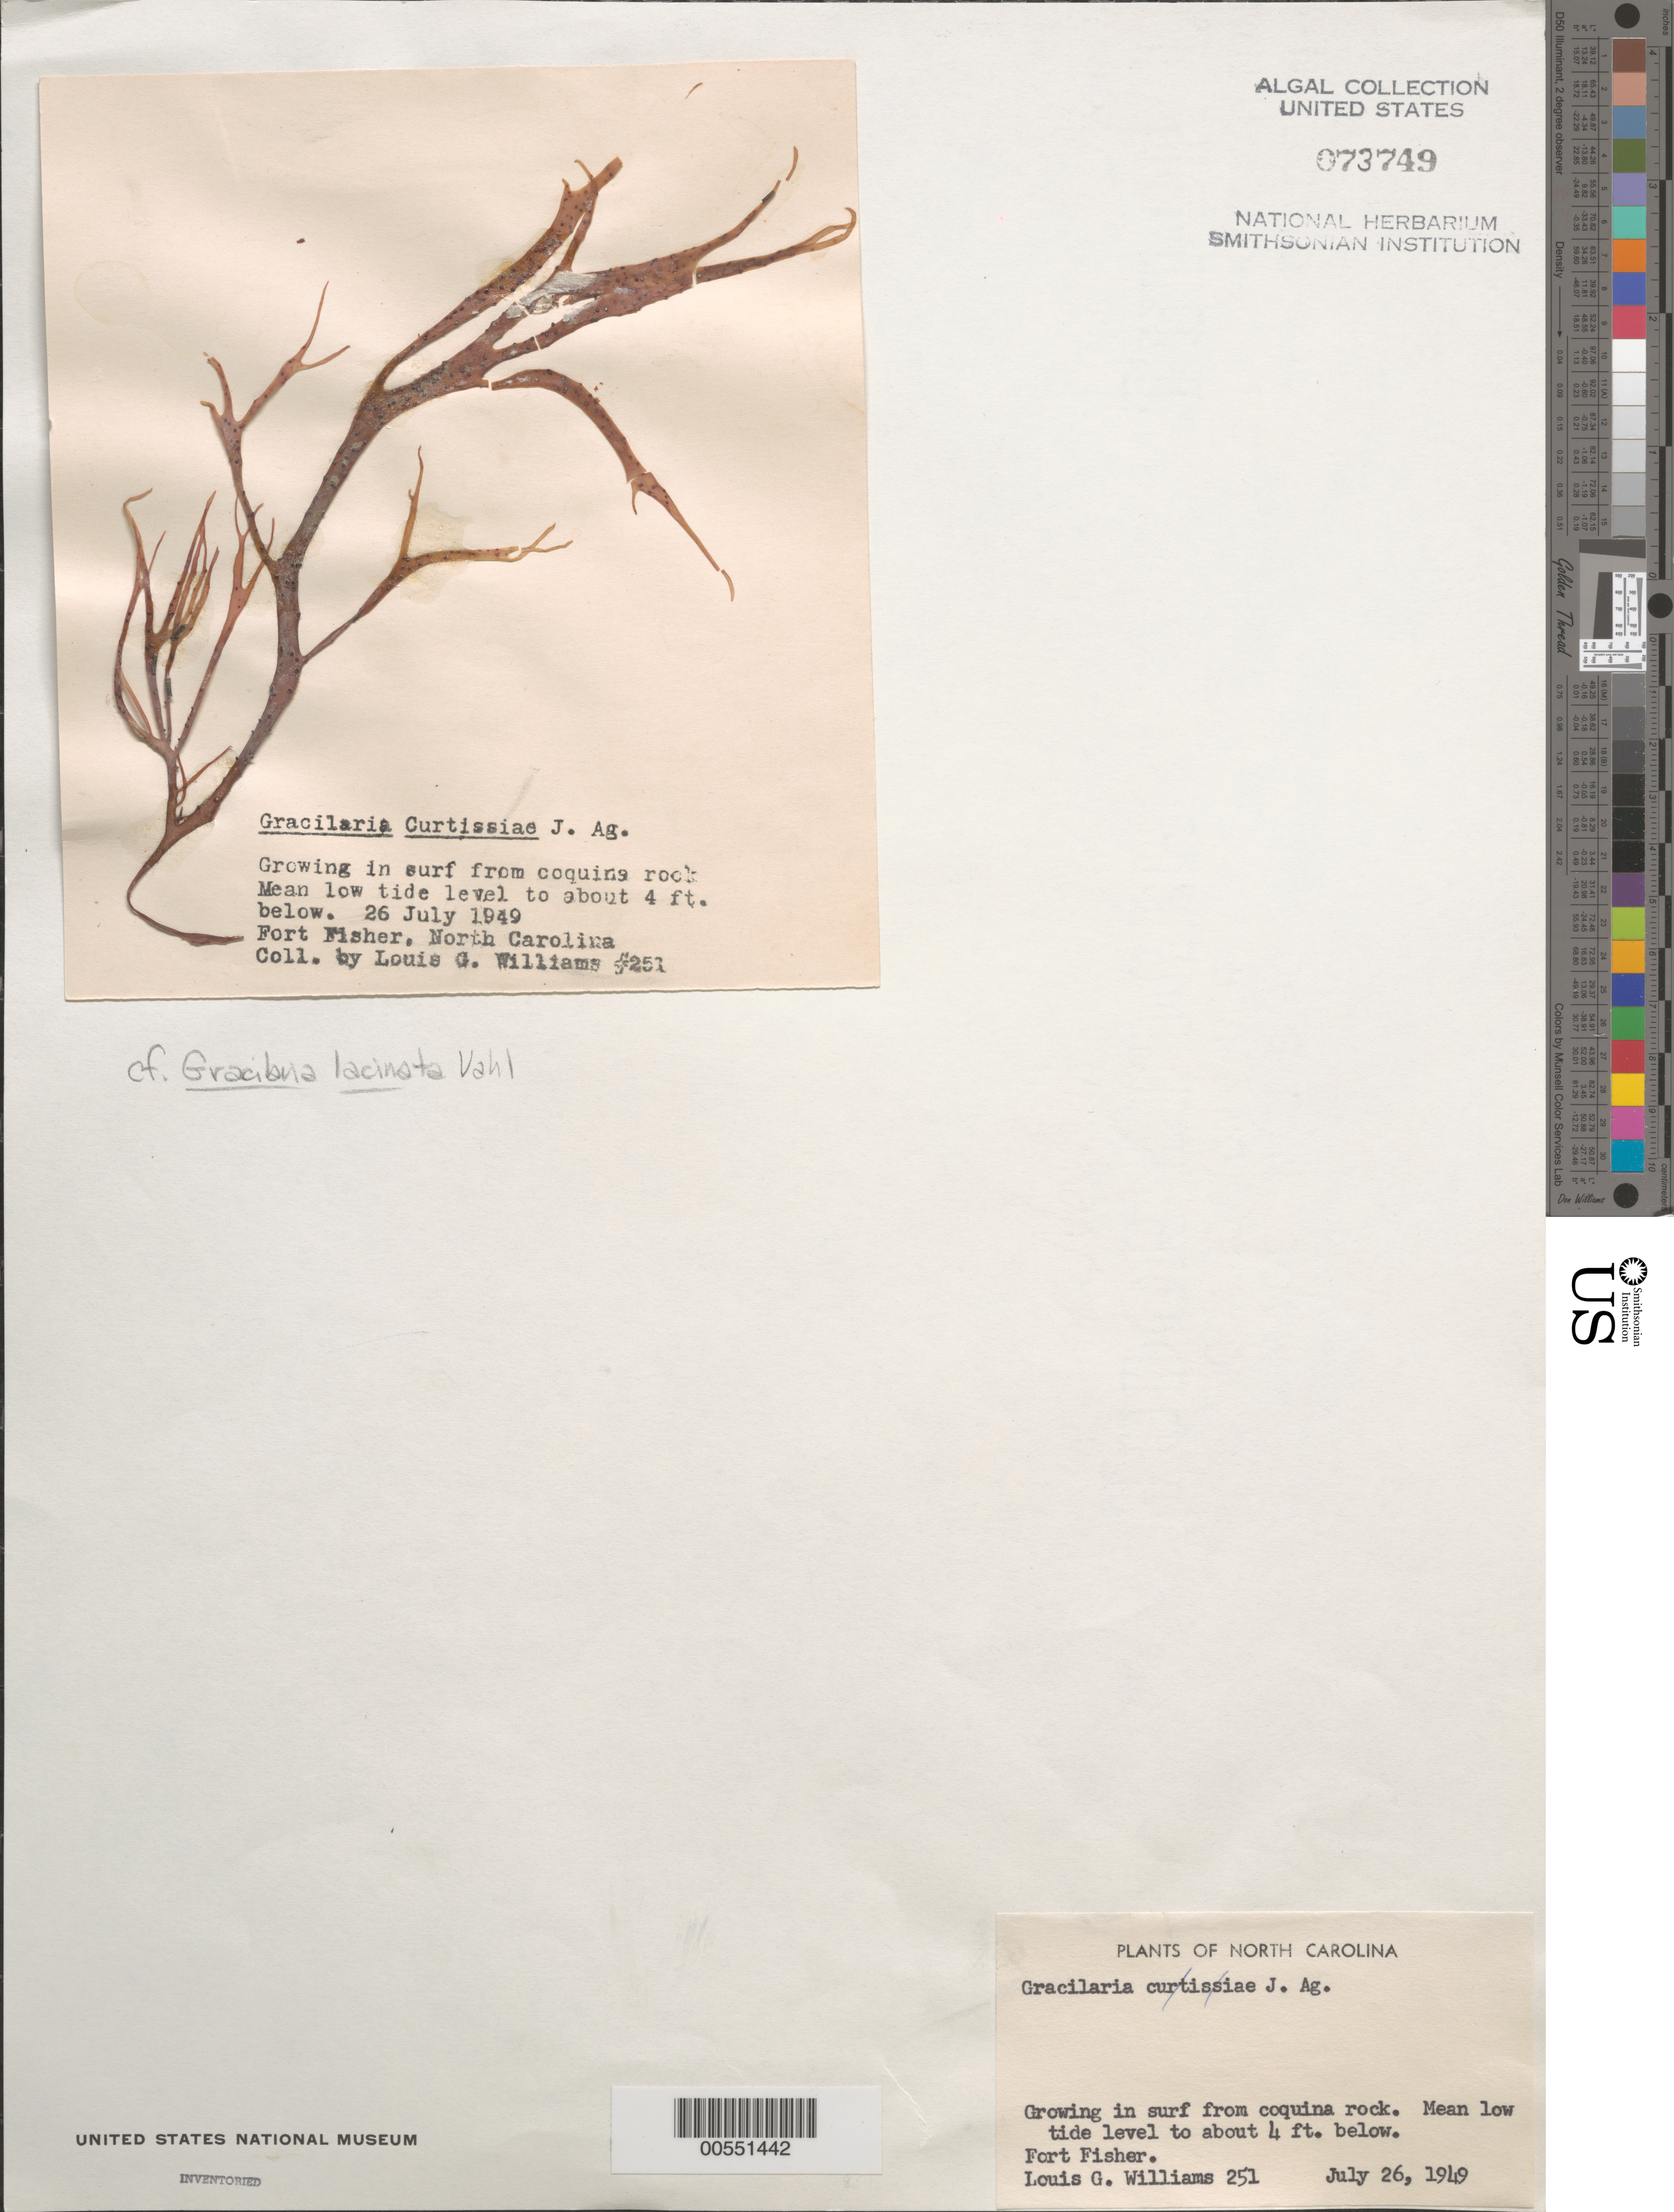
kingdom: Plantae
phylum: Rhodophyta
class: Florideophyceae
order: Gracilariales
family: Gracilariaceae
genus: Gracilaria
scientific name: Gracilaria laciniata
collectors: L. G. Williams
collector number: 251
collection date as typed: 26 Jul 1949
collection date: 1949-07-26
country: United States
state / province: North Carolina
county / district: New Hanover County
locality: Fort Fisher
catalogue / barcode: US 73749